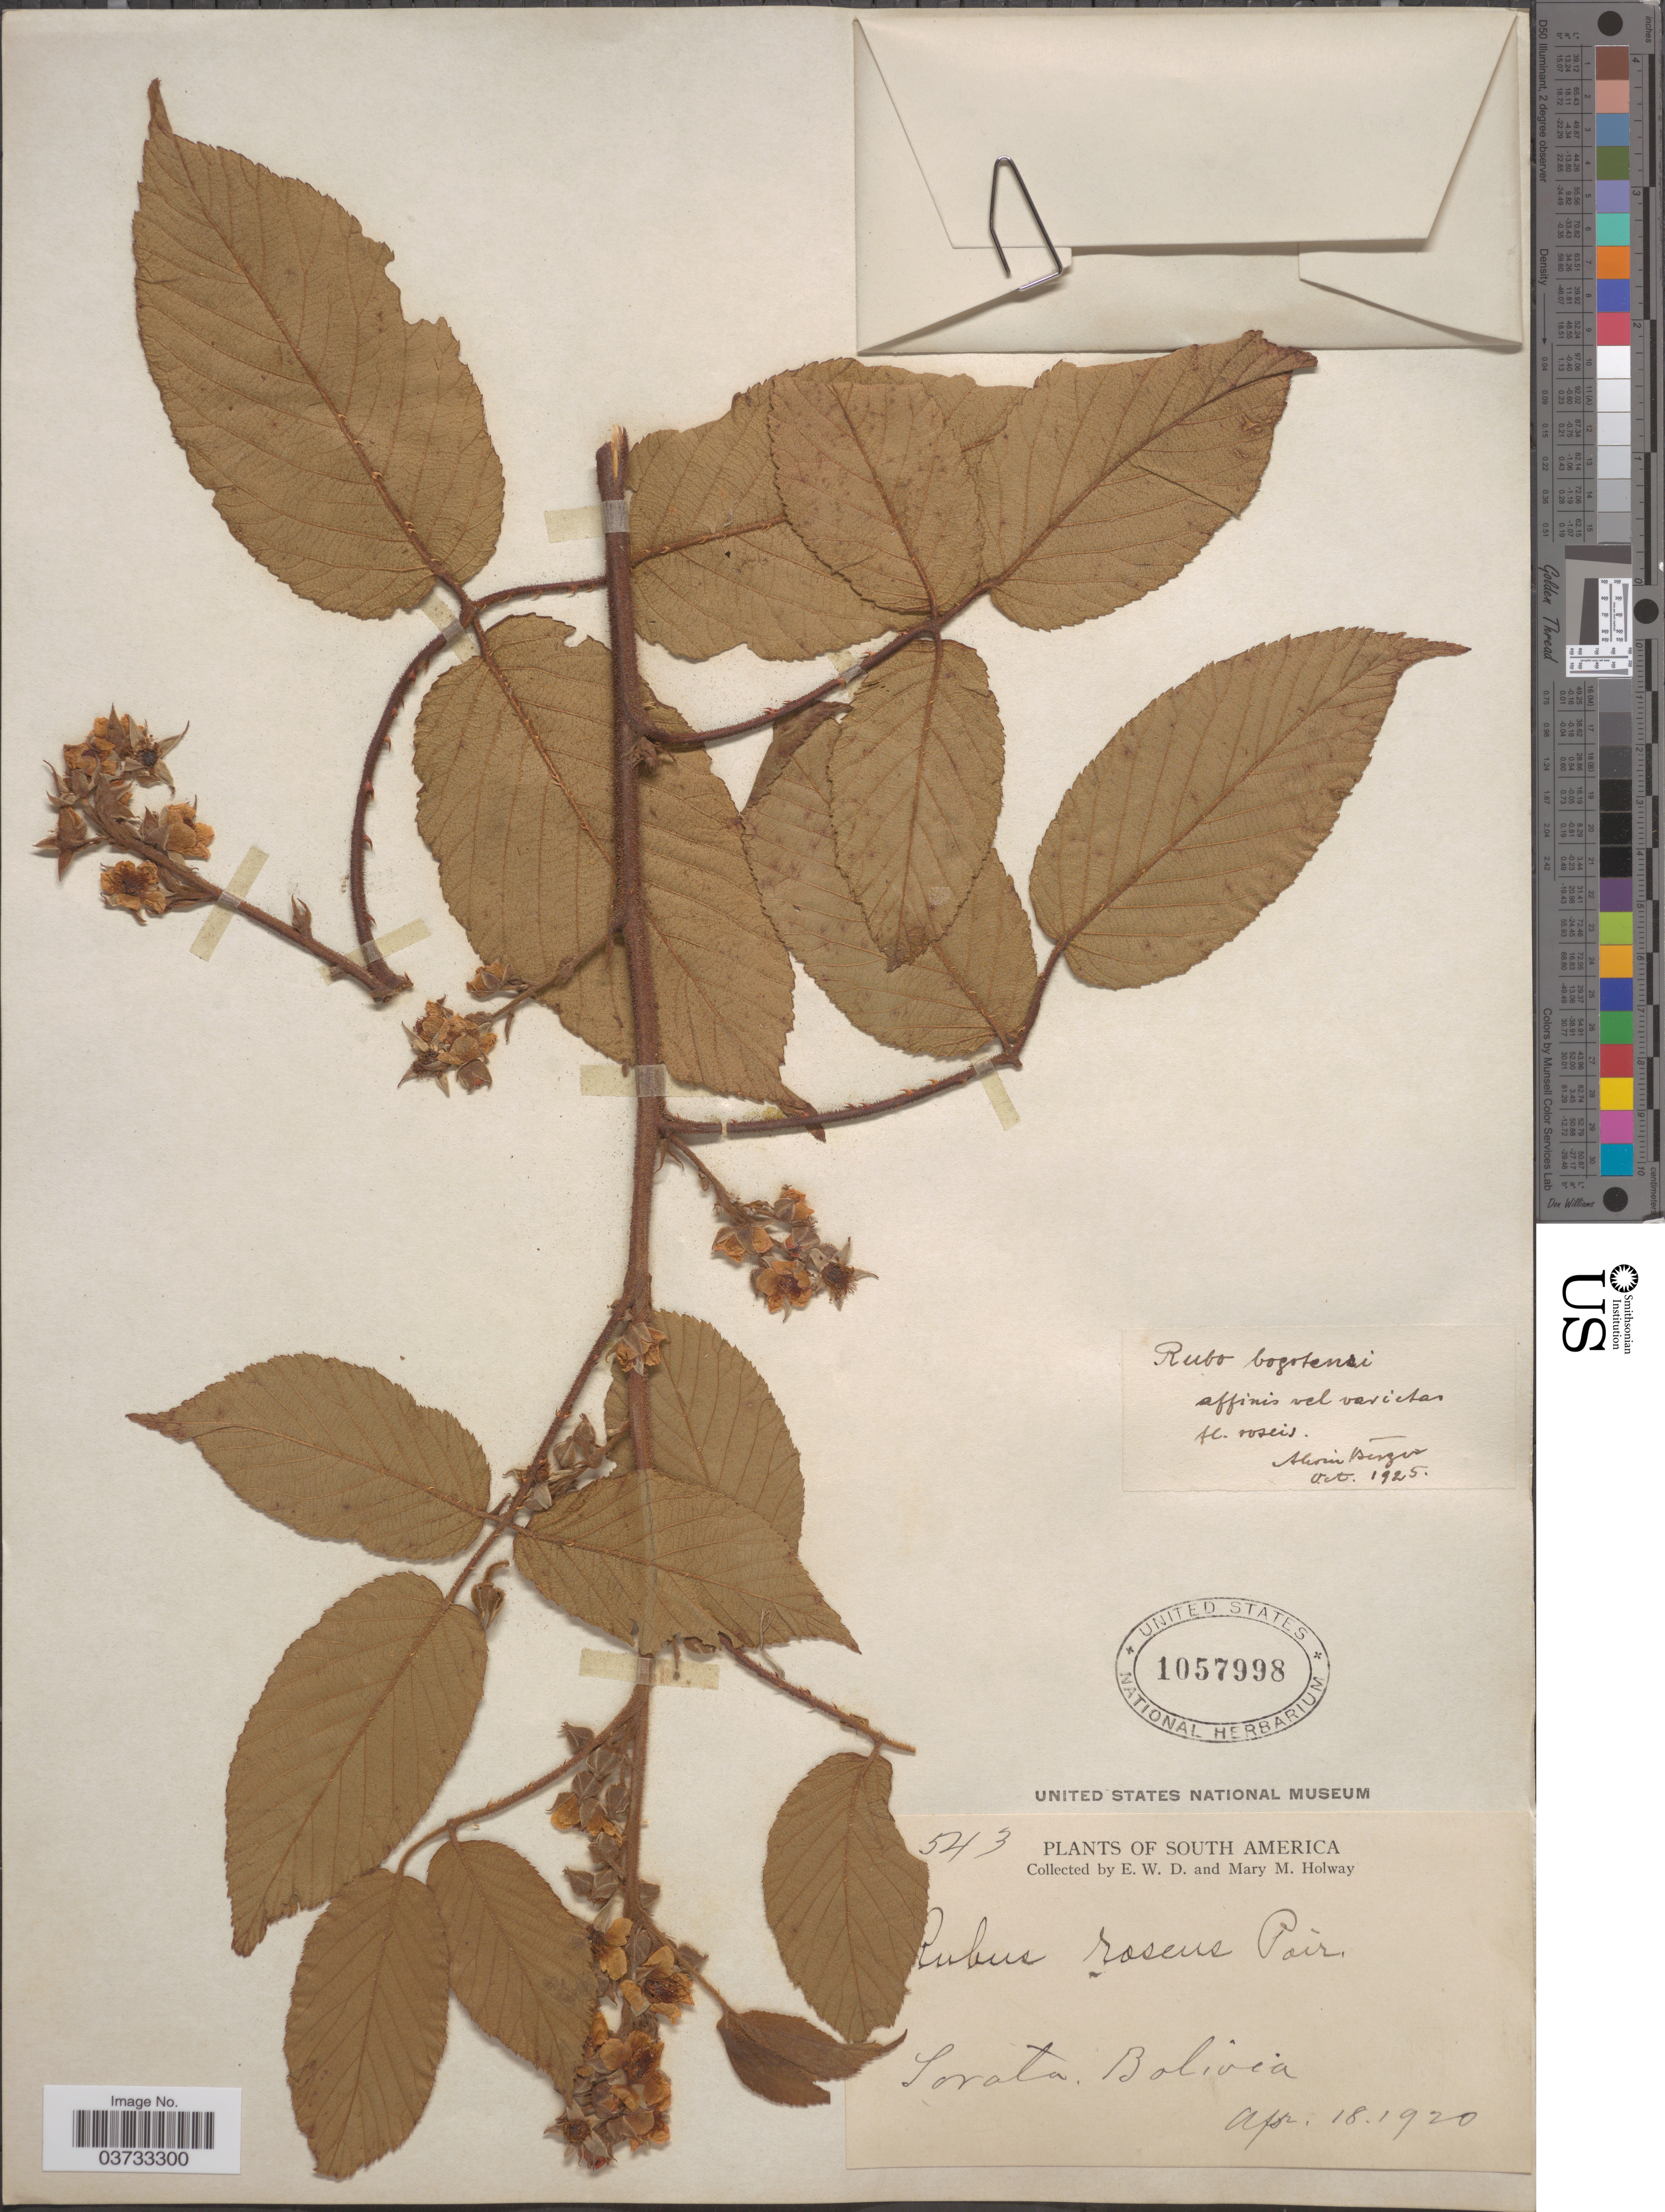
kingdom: Plantae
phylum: Tracheophyta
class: Magnoliopsida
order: Rosales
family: Rosaceae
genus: Rubus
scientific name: Rubus bogotensis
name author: Kunth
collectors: E. W. D. Holway & M. M. Holway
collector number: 543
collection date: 1920-04-18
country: Bolivia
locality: Sorata.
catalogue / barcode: US 1057998